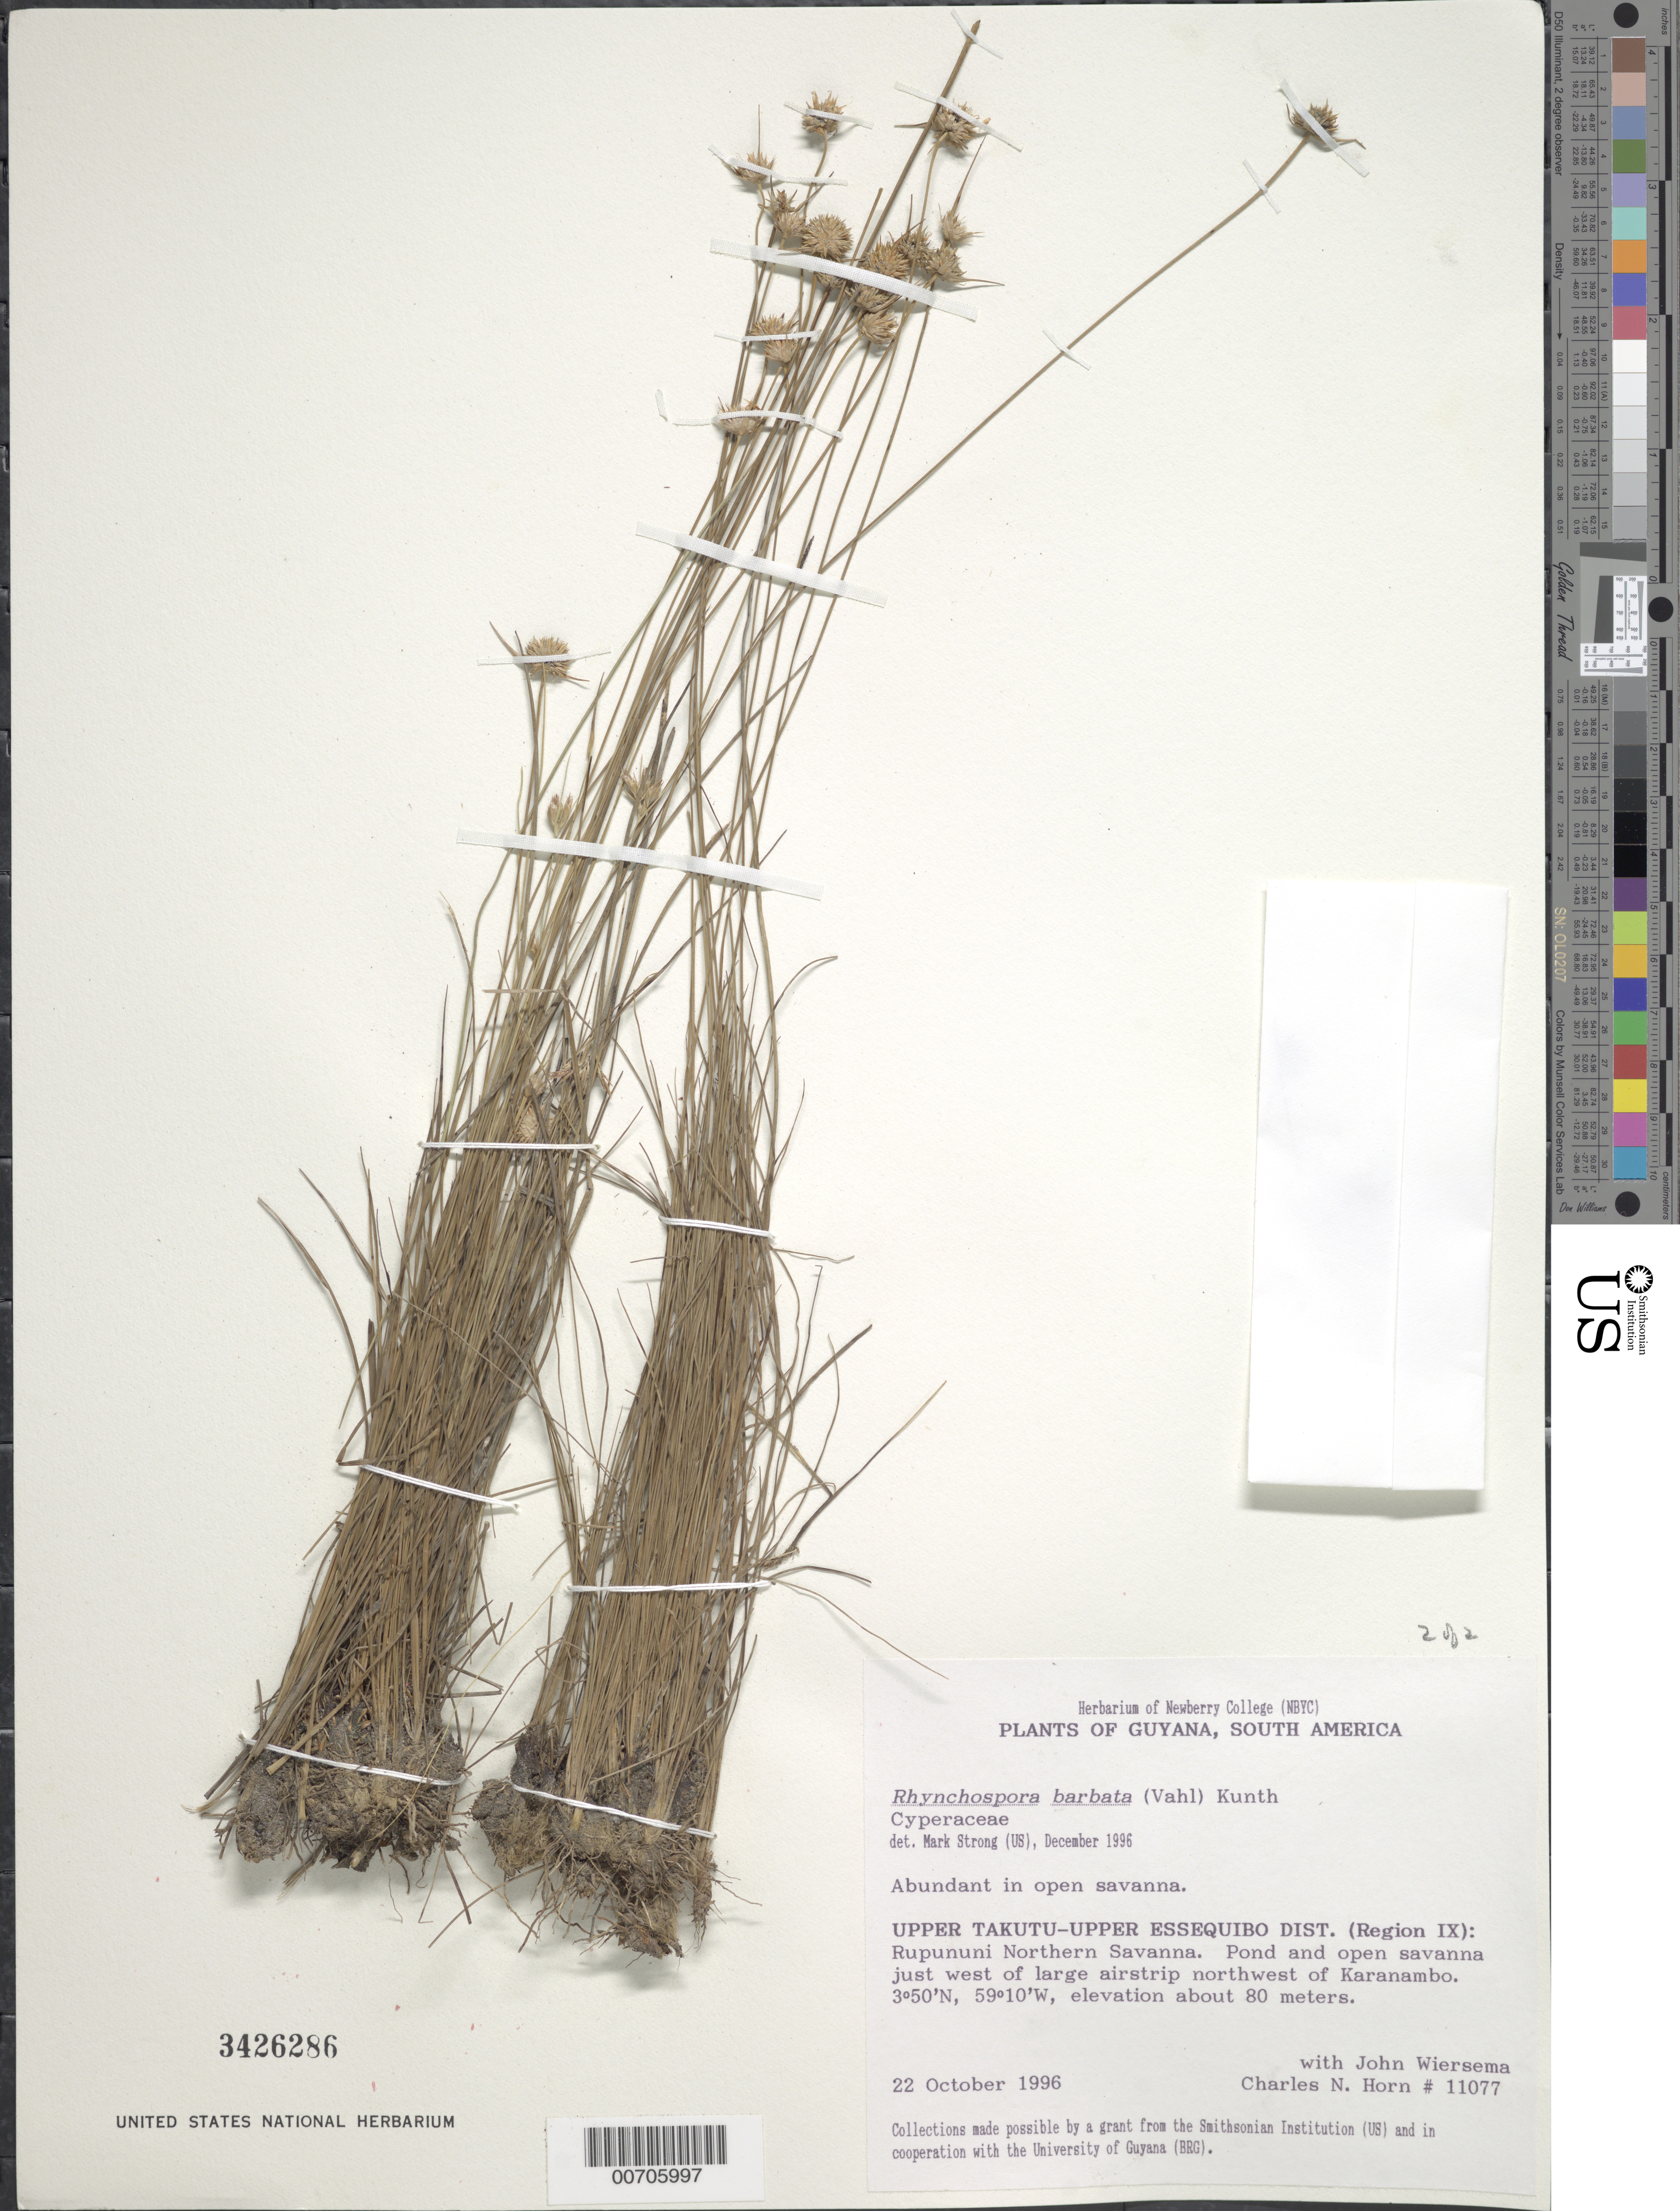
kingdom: Plantae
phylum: Tracheophyta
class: Liliopsida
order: Poales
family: Cyperaceae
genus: Rhynchospora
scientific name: Rhynchospora barbata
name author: (Vahl) Kunth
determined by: Alves, K.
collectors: C. N. Horn & J. H. Wiersema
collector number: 11077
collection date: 1996-10-22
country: Guyana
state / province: U. Takutu-U. Essequibo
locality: (Region IX): Rupununi Northern Savanna. Just west of large airstrip northwest of Karanambo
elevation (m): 80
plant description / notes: mixed with Rhynchospora aff. Tenues (B).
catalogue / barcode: US 3426286